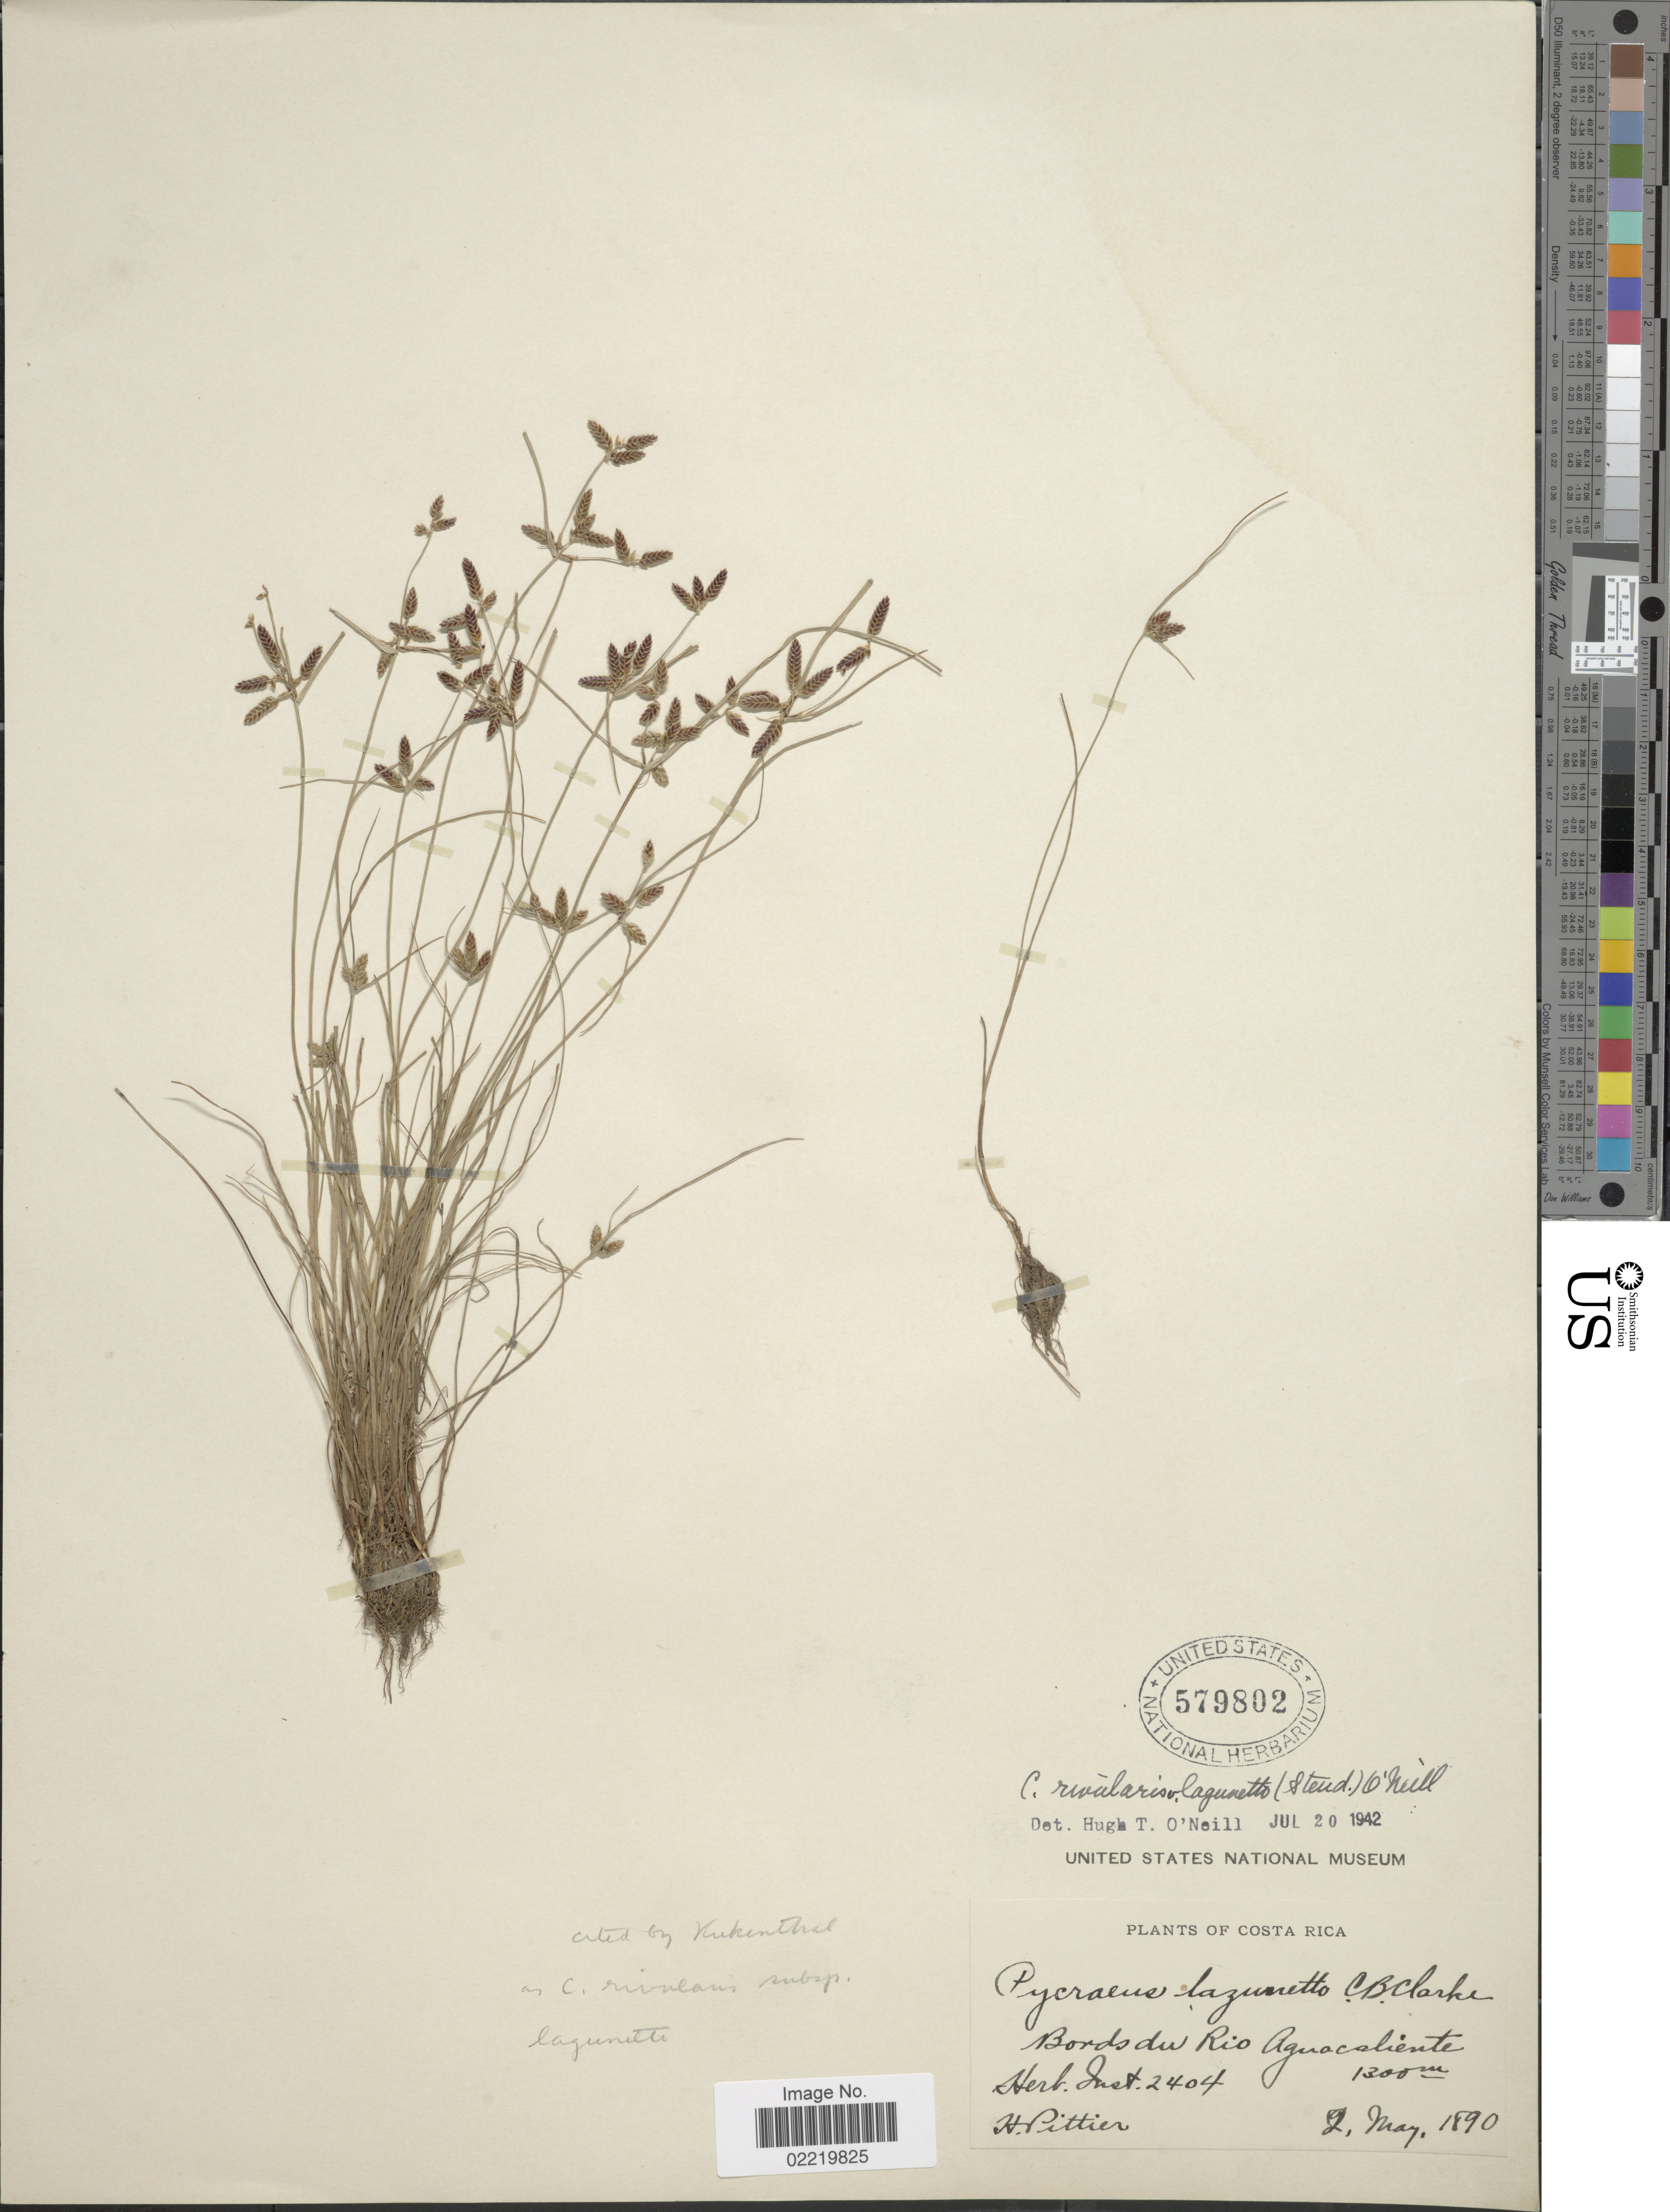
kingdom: Plantae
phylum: Tracheophyta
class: Liliopsida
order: Poales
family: Cyperaceae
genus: Cyperus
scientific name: Cyperus niger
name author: Ruiz & Pav.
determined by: Strong, Mark T., (BOT), Smithsonian Institution - National Museum of Natural History (UNITED STATES)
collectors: H. F. Pittier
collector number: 2404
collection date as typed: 2 May 1890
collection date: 1890-05-02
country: Costa Rica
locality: Bords du Rio Aqua Caliente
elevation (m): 1300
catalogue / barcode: US 579802